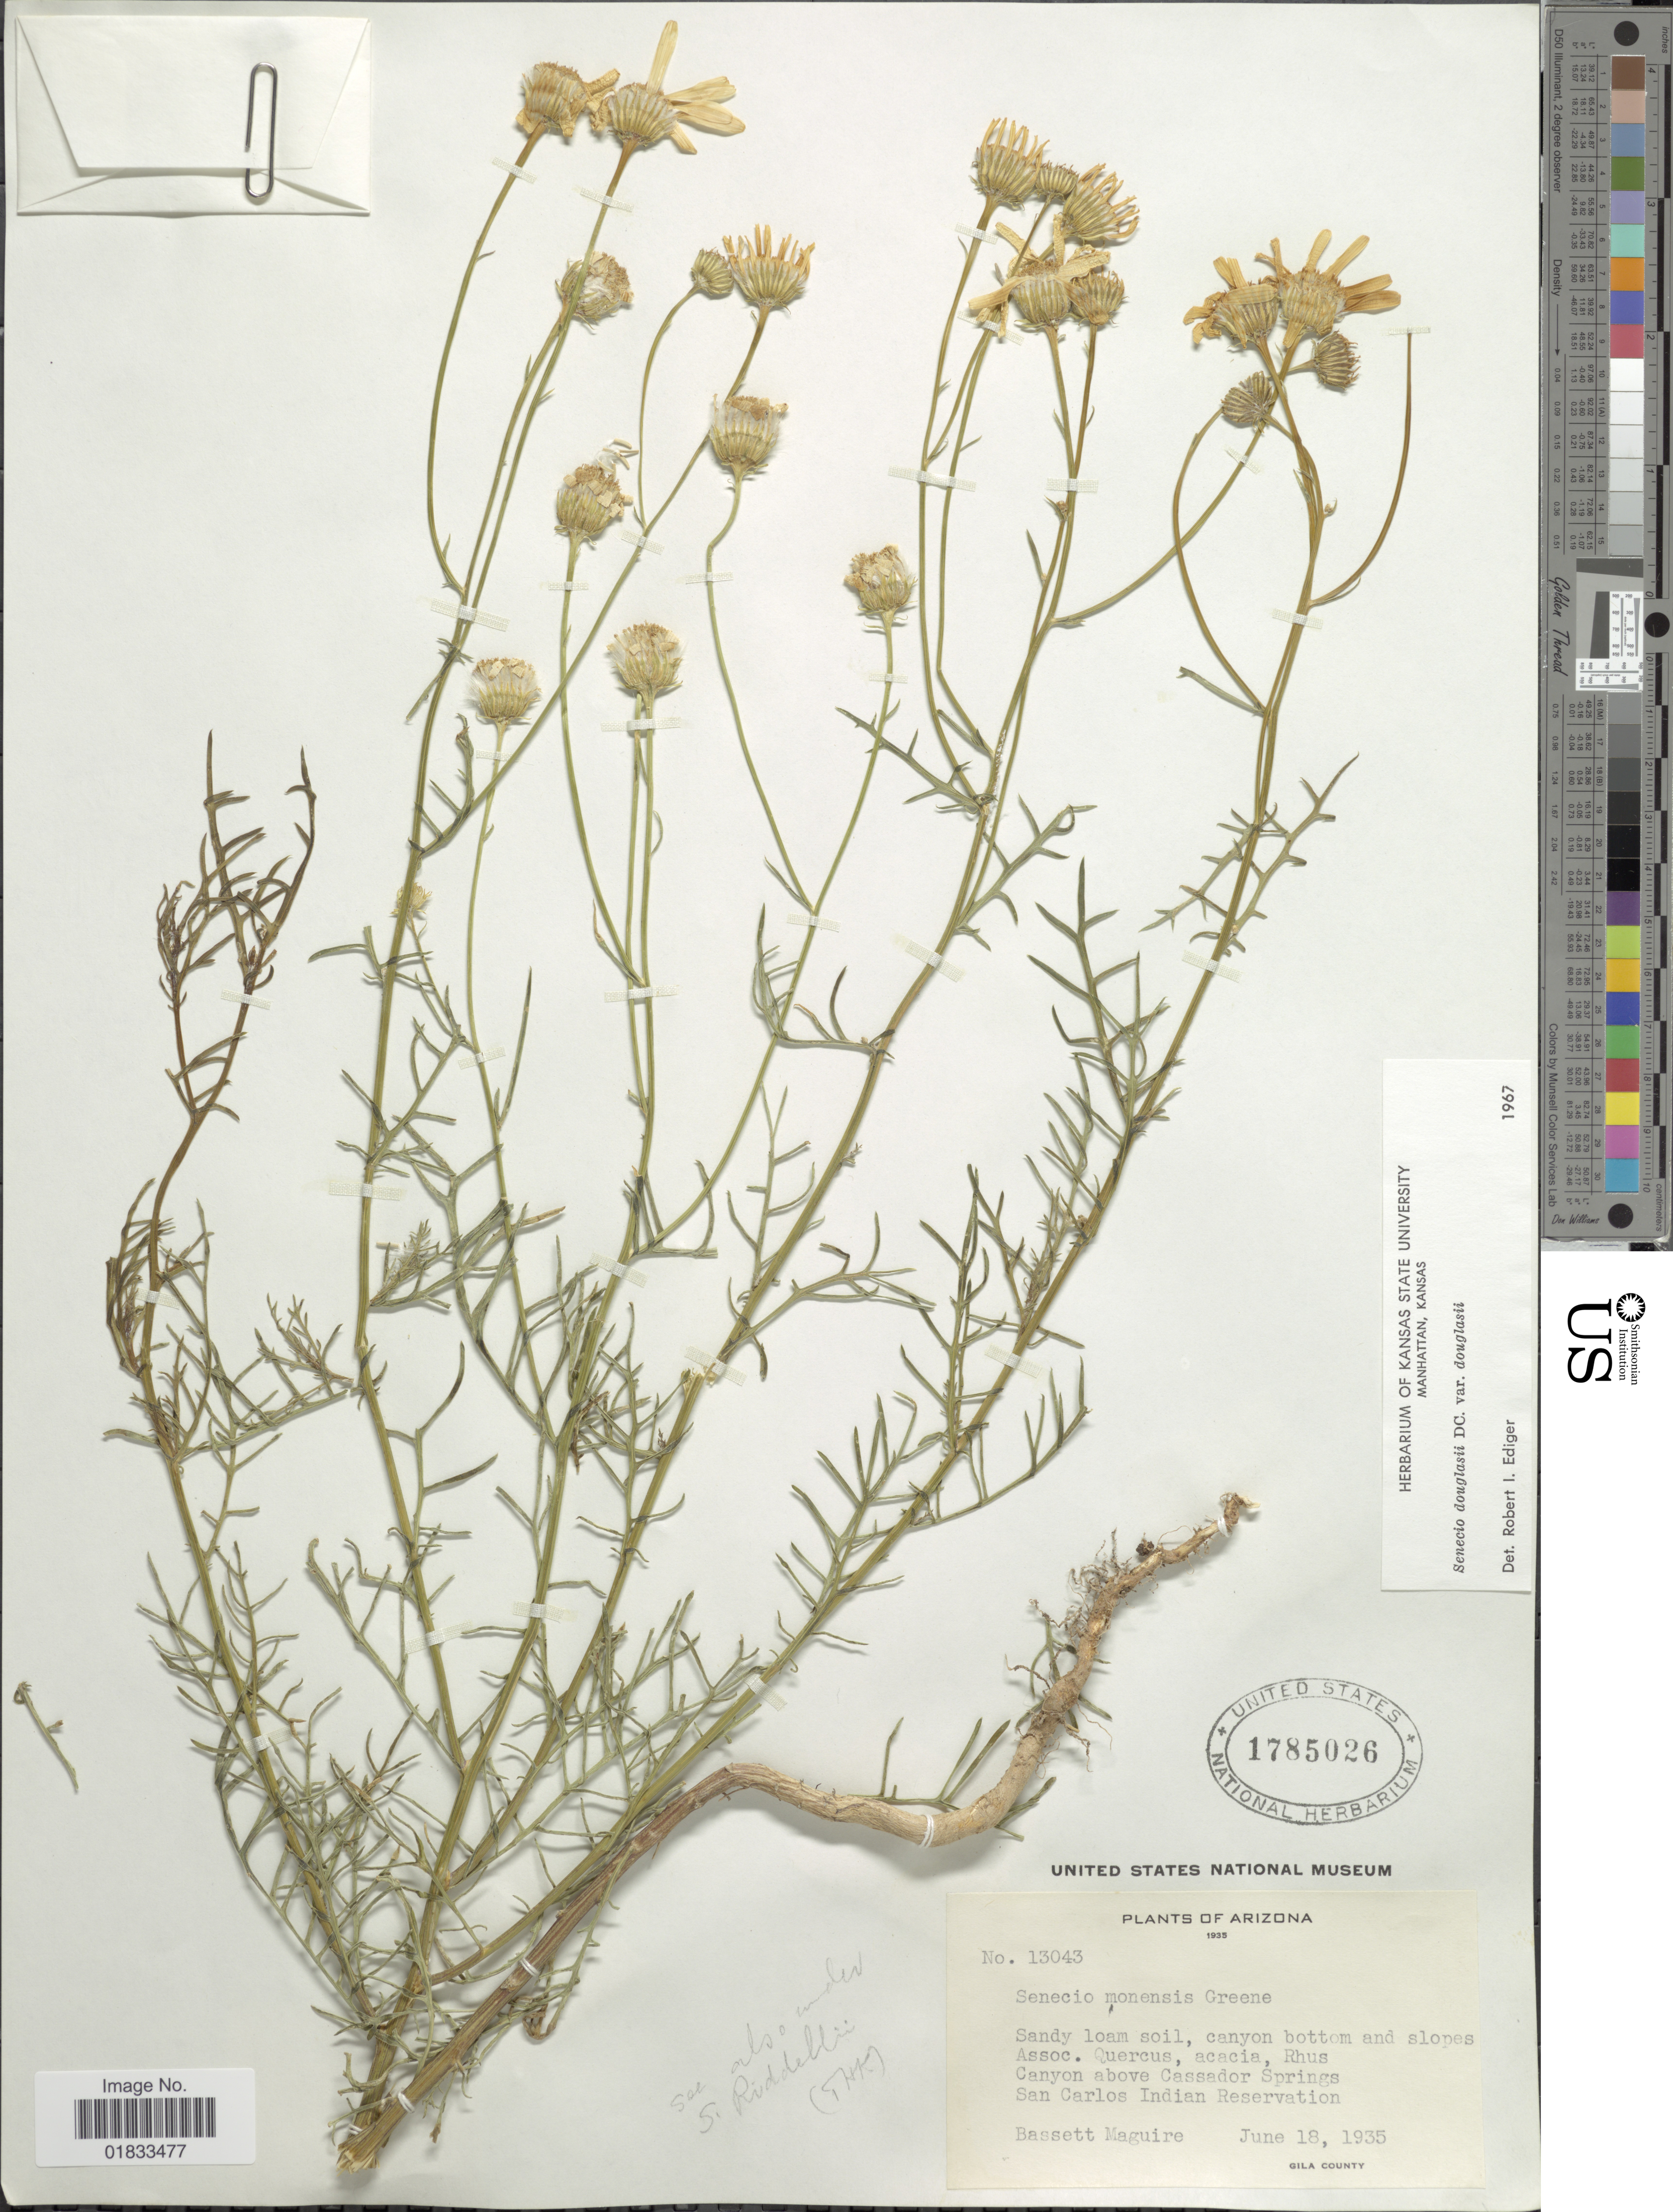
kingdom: Plantae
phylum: Tracheophyta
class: Magnoliopsida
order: Asterales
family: Asteraceae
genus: Senecio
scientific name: Senecio flaccidus var. douglasii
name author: (DC.) B.L. Turner & T.M. Barkley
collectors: B. Maguire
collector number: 13043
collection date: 1935-06-18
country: United States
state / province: Arizona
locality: Canyon above Cassador Springs San Carlos Indian Reservation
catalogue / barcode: US 1785026